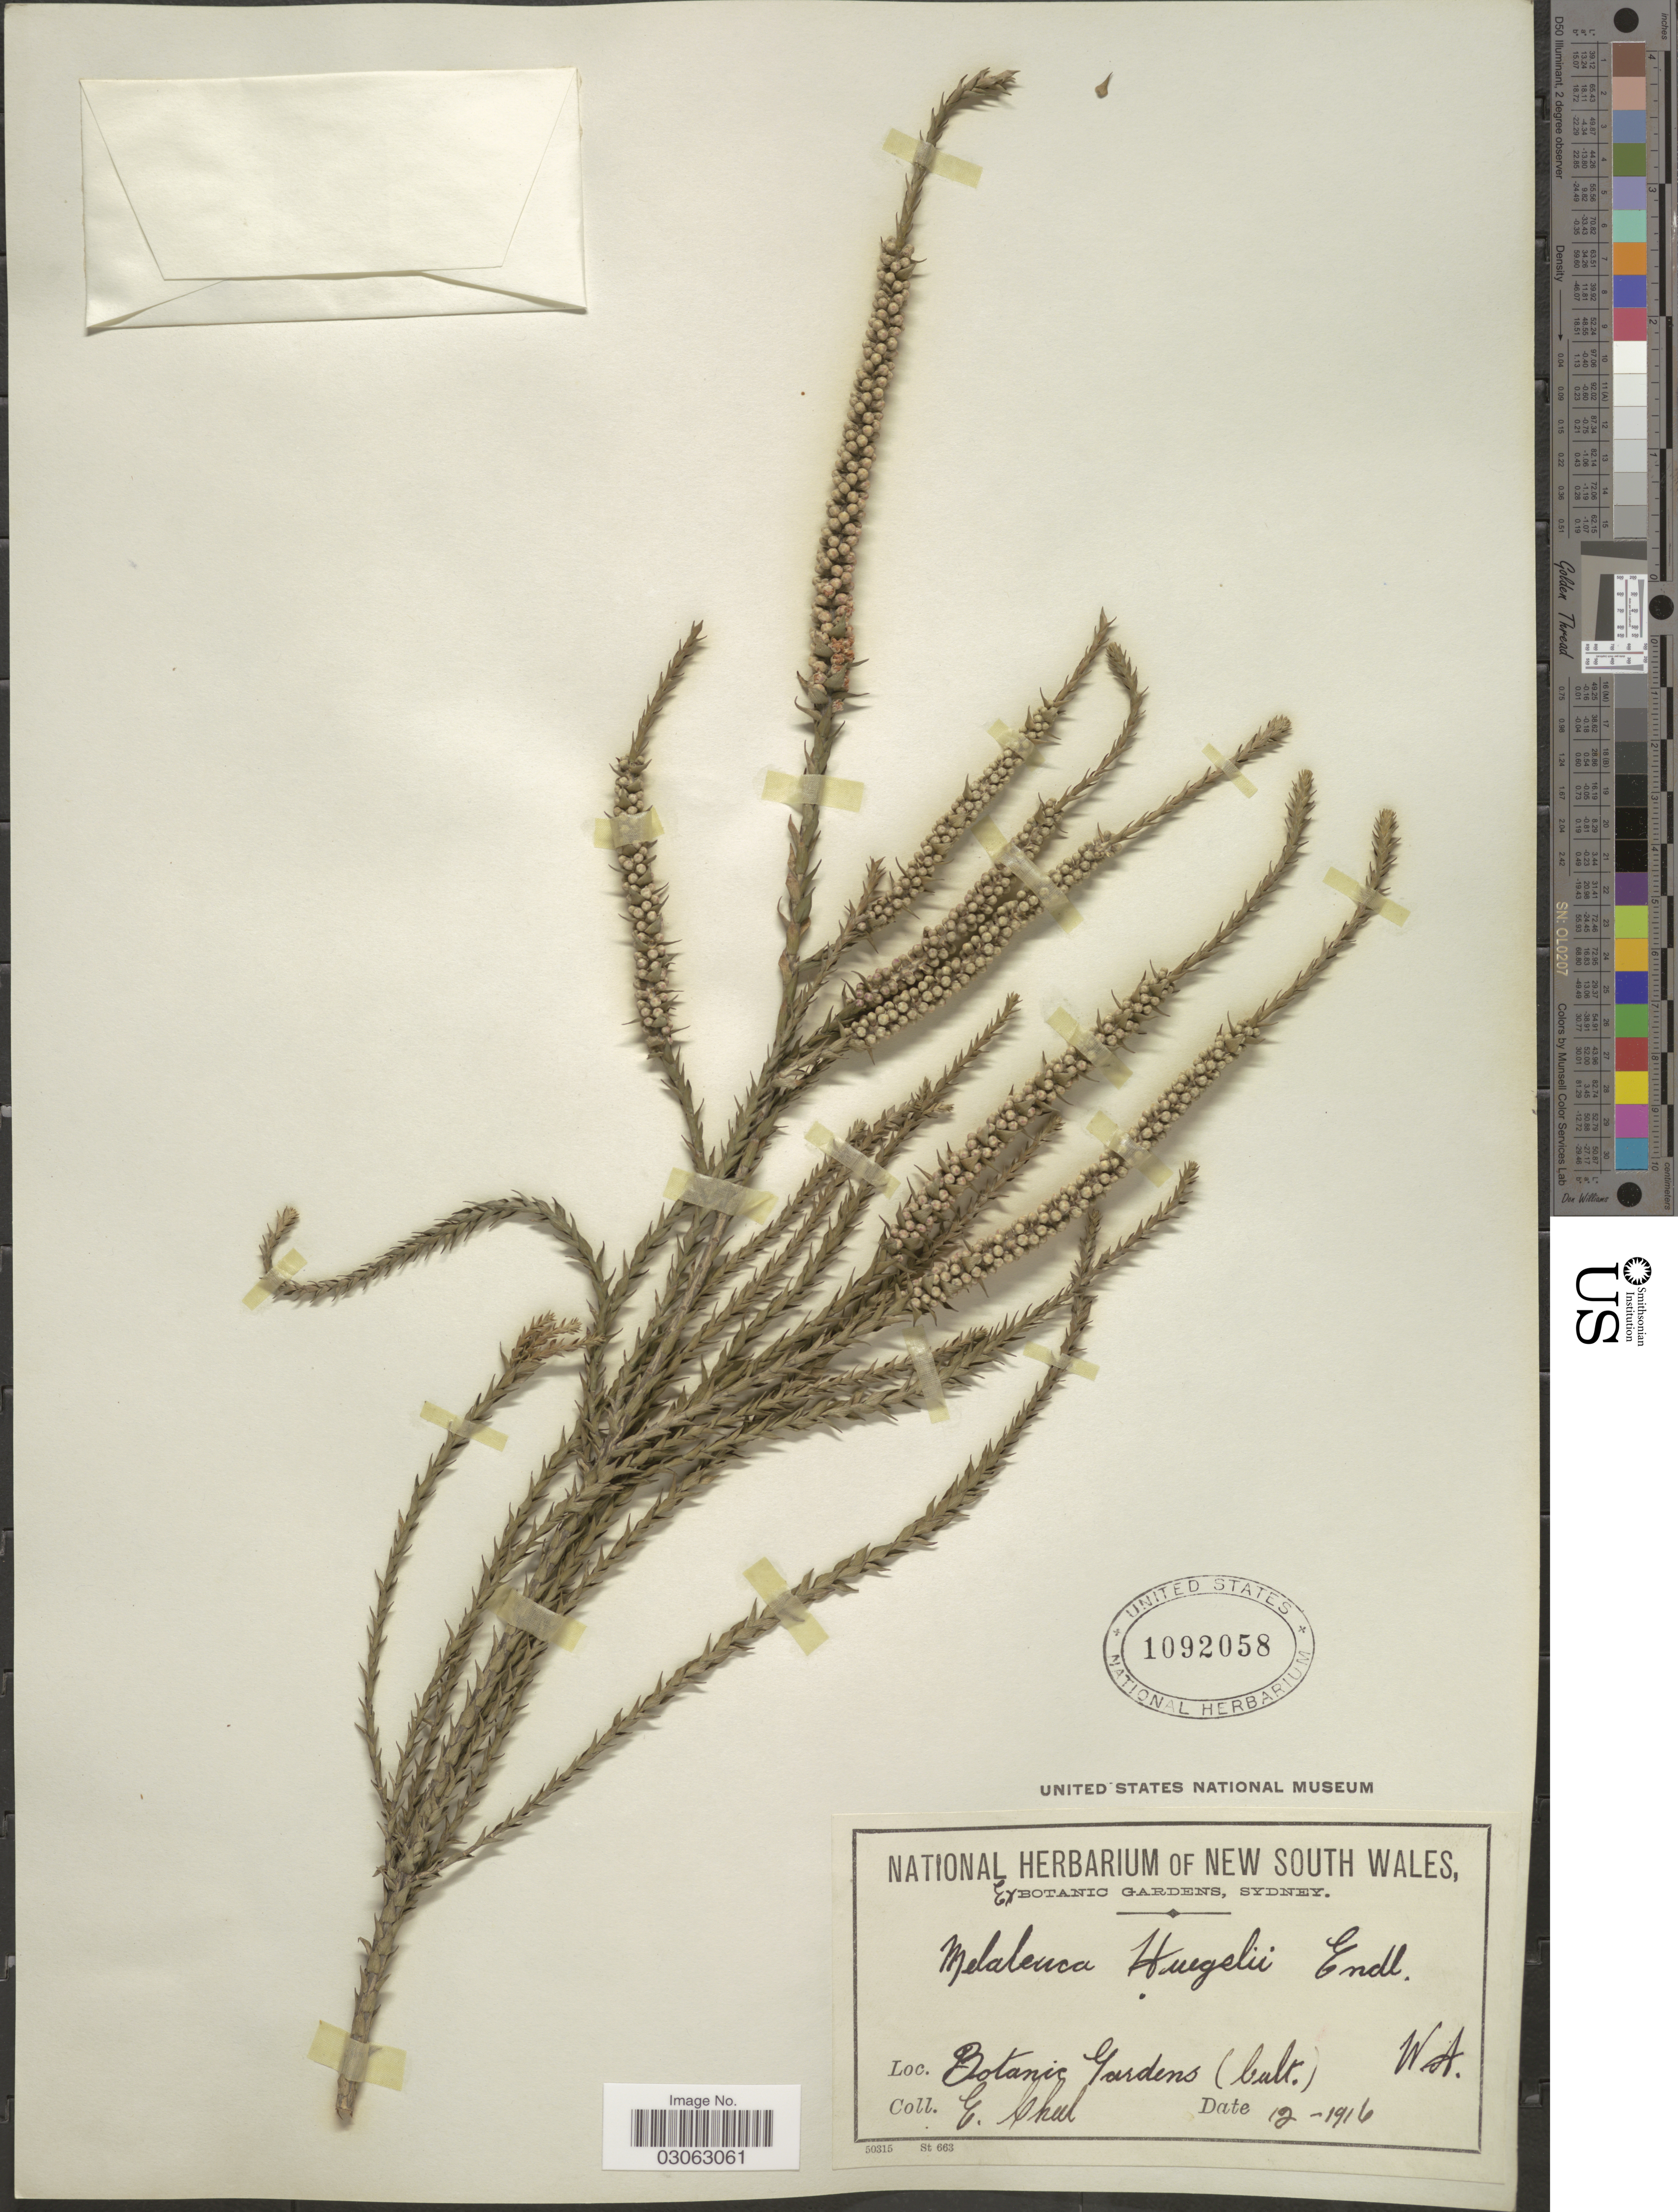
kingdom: Plantae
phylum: Tracheophyta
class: Magnoliopsida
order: Myrtales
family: Myrtaceae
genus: Melaleuca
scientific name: Melaleuca huegelii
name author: Endl.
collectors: E. Cheel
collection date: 1916-12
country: Australia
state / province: Western Australia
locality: Botanic Gardens , Sydney, W. A.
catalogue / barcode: US 1092058